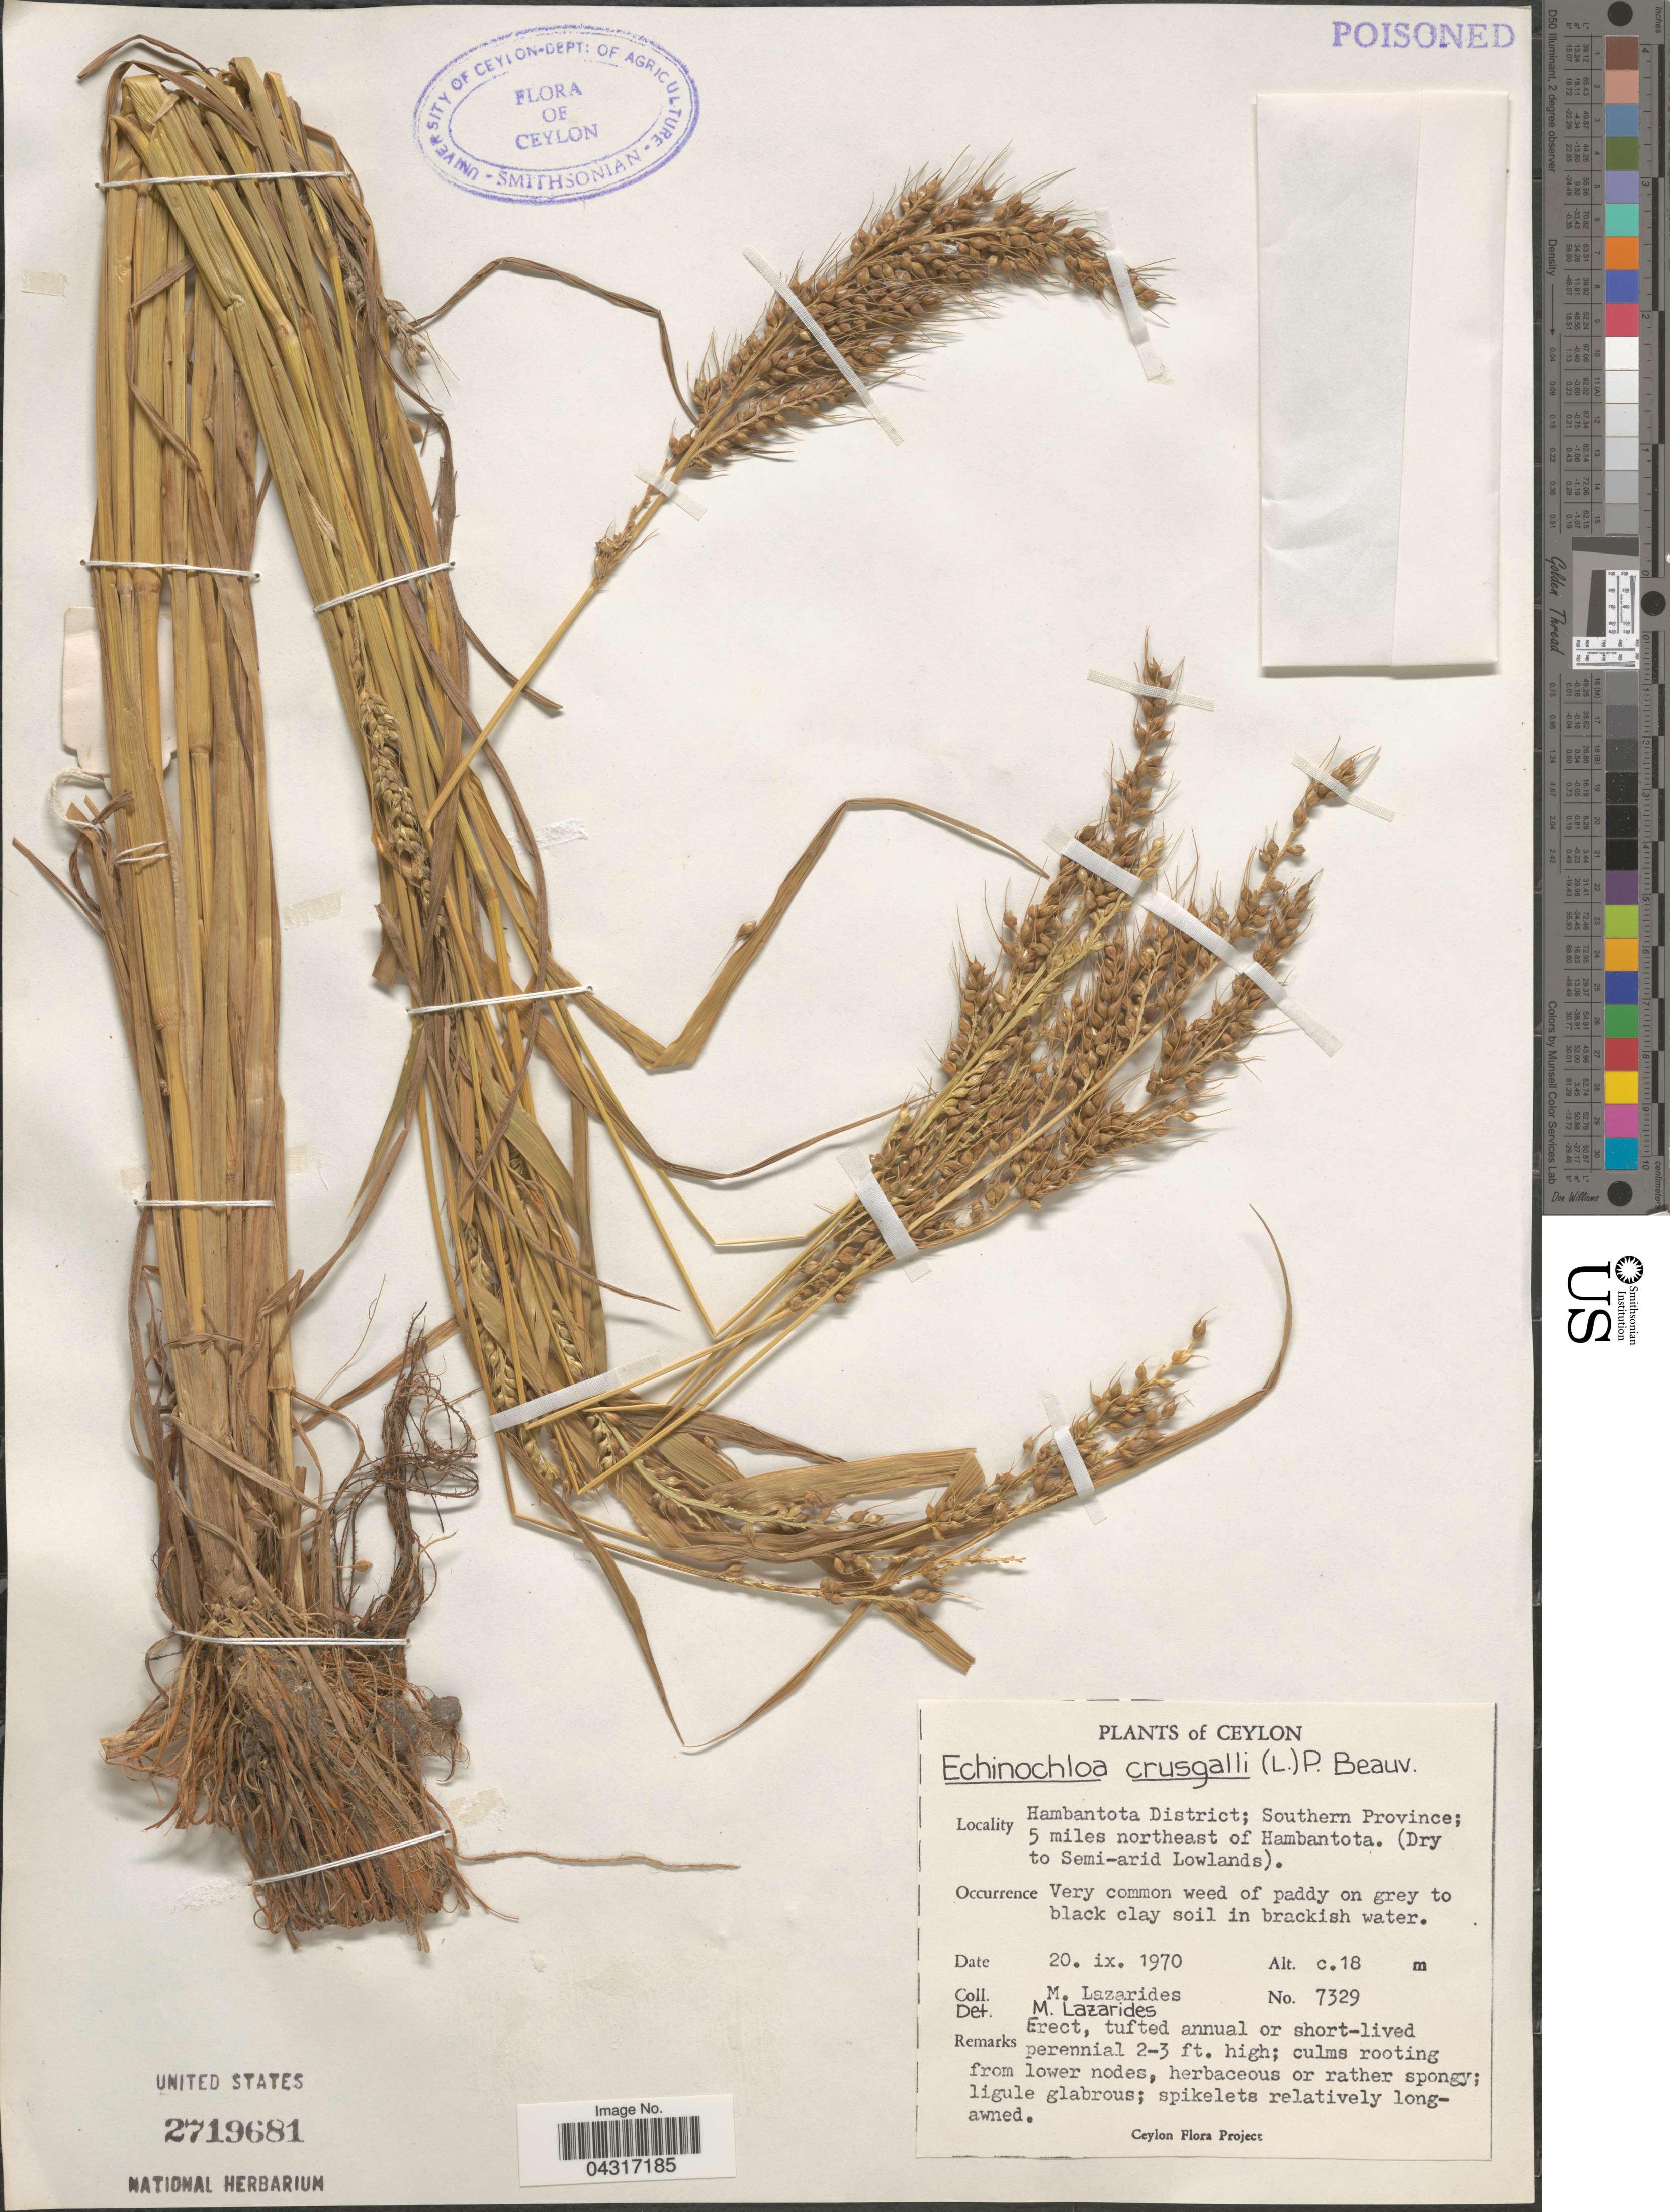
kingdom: Plantae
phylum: Tracheophyta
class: Liliopsida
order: Poales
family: Poaceae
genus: Echinochloa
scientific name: Echinochloa crus-galli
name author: (L.) P. Beauv.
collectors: M. Lazarides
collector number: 7329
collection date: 1970-09-20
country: Sri Lanka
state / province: Southern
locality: Ceylon. Hambantota District; 5 miles northeast of Hambantota. (Dry to Semi-arid Lowlands).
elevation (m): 18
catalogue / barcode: US 2719681